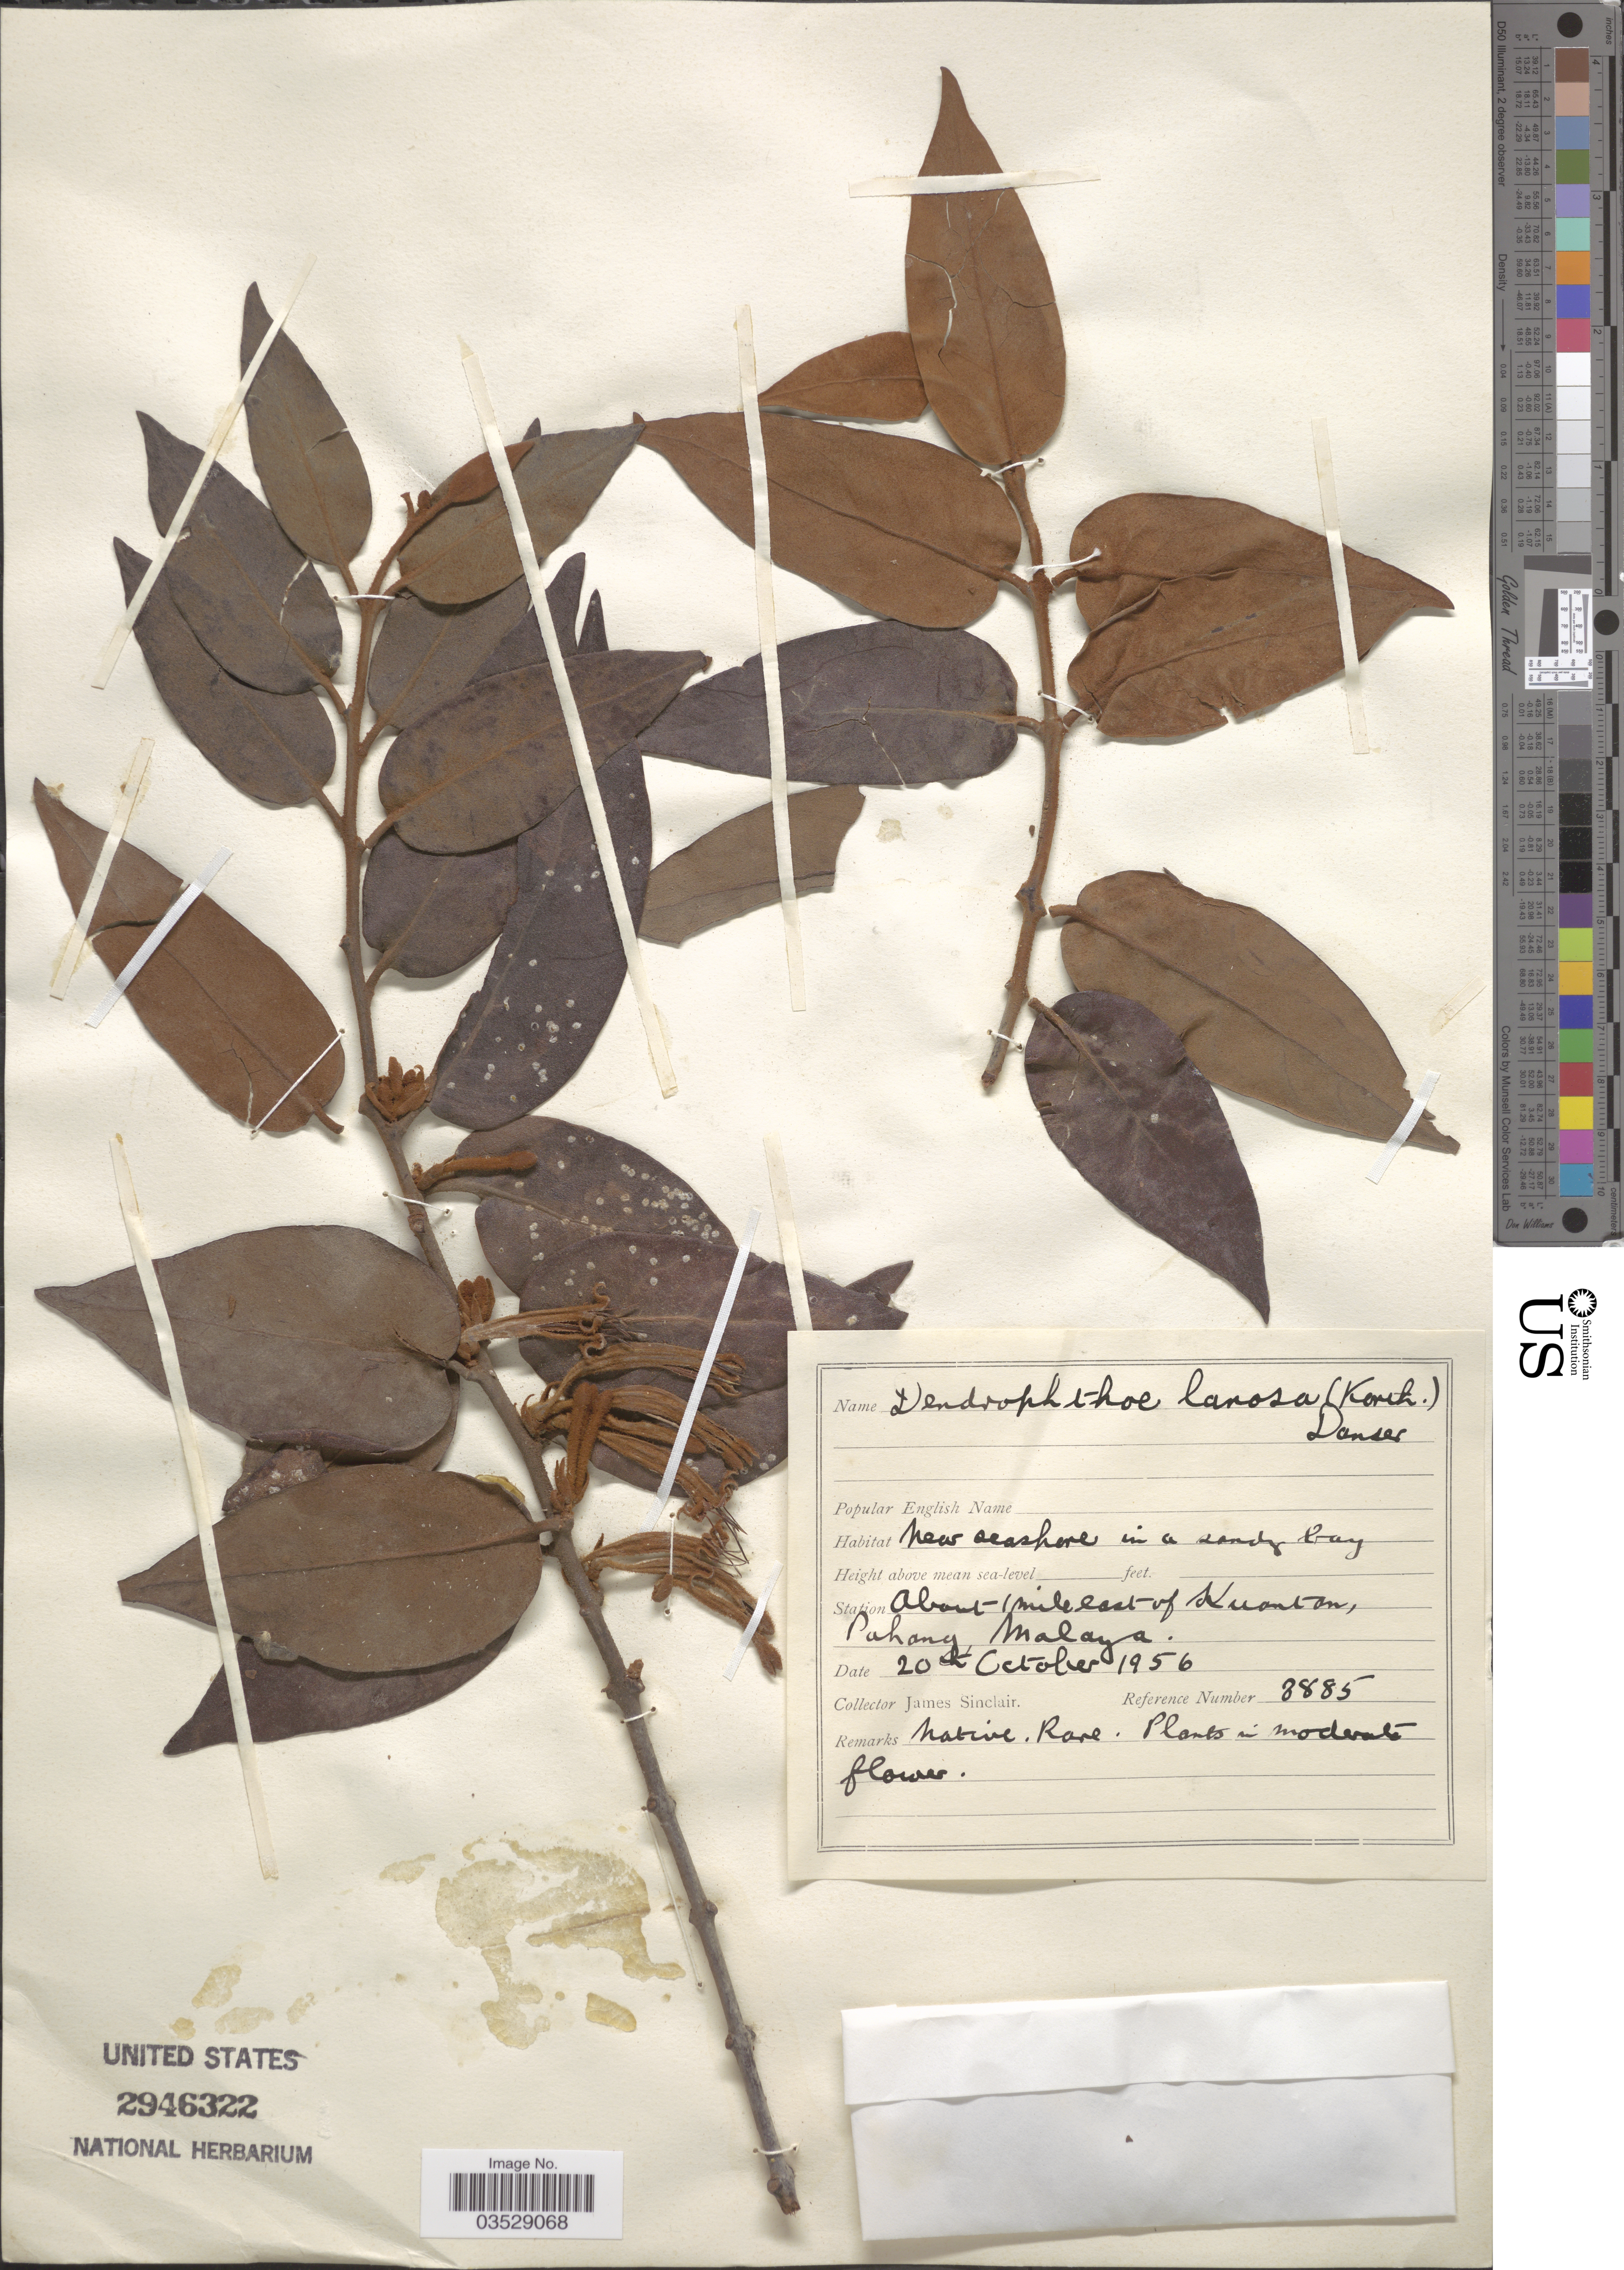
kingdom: Plantae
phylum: Tracheophyta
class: Magnoliopsida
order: Santalales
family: Loranthaceae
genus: Dendrophthoe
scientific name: Dendrophthoe lanosa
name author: (Korth.) Danser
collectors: J. Sinclair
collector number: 3885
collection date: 1956-10-20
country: Malaysia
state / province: Pahang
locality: Station About 1 mile east of Kuantan, Malaya.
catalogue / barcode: US 2946322